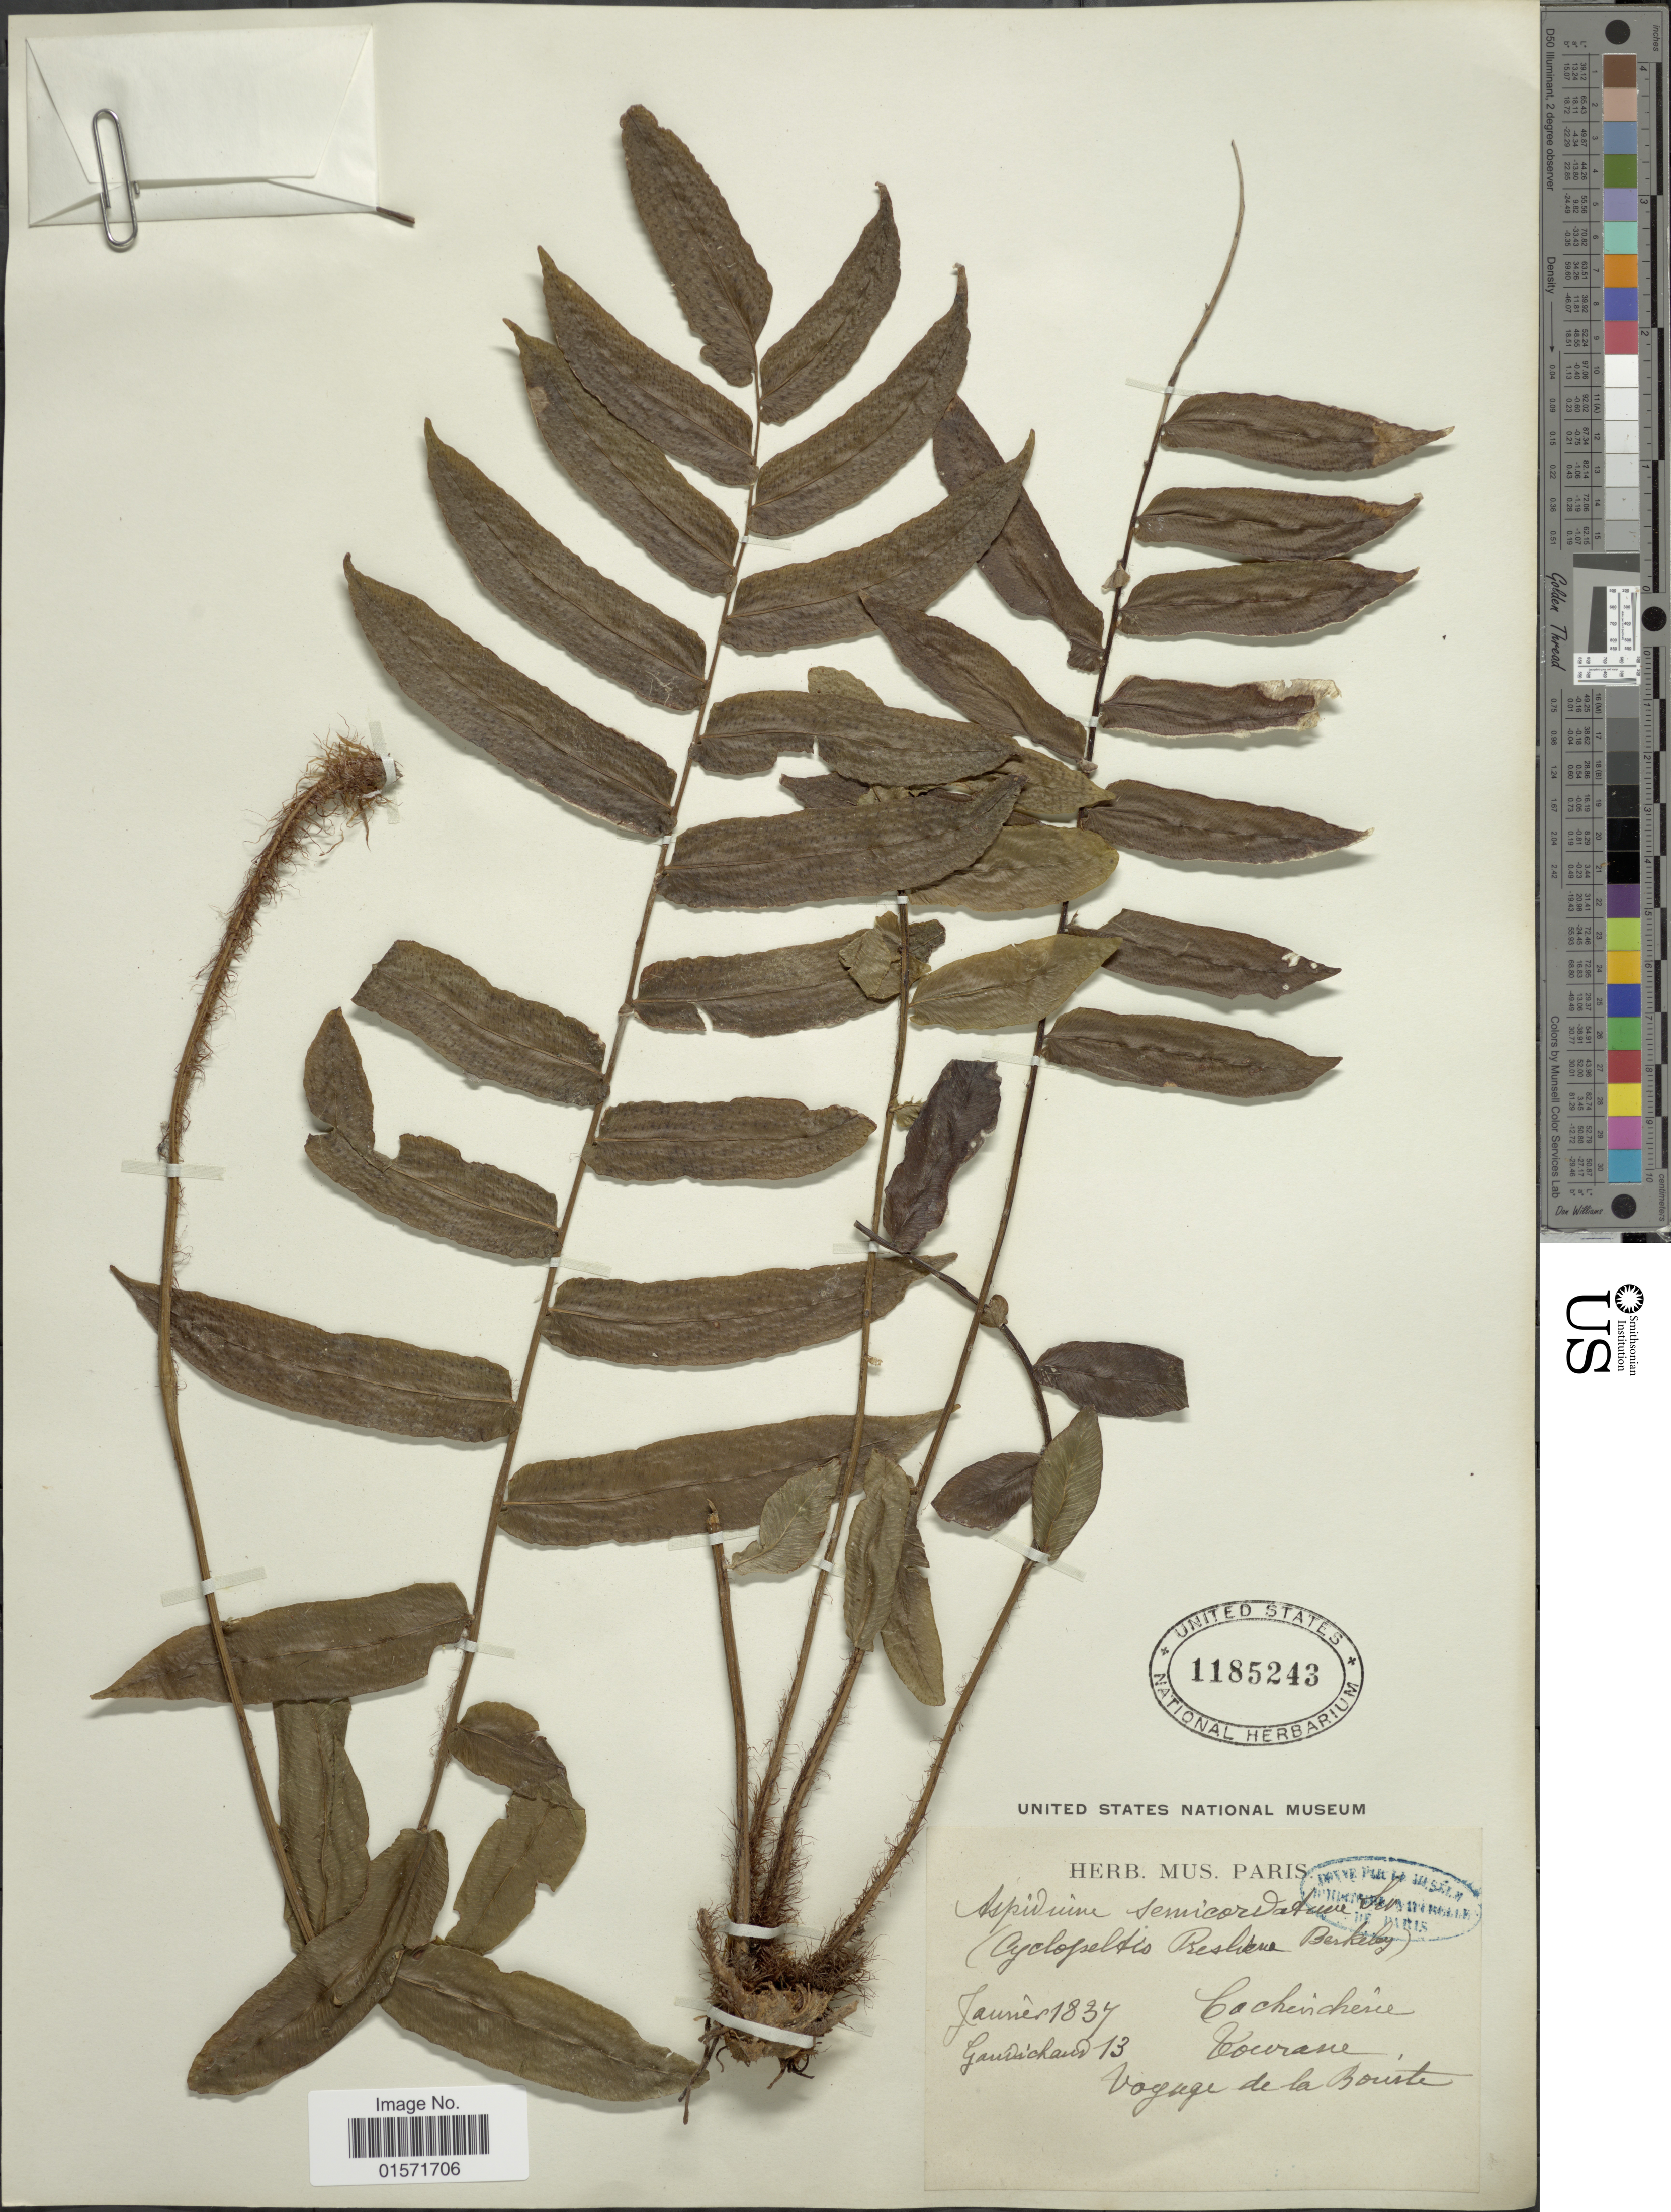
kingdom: Plantae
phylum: Tracheophyta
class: Polypodiopsida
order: Polypodiales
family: Lomariopsidaceae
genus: Cyclopeltis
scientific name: Cyclopeltis crenata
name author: (Fée) C. Chr.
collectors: -. Gaudichaud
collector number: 13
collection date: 1834-01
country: Vietnam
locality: Cochincherie, Courane. Voyage de la Boniute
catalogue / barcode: US 1185243